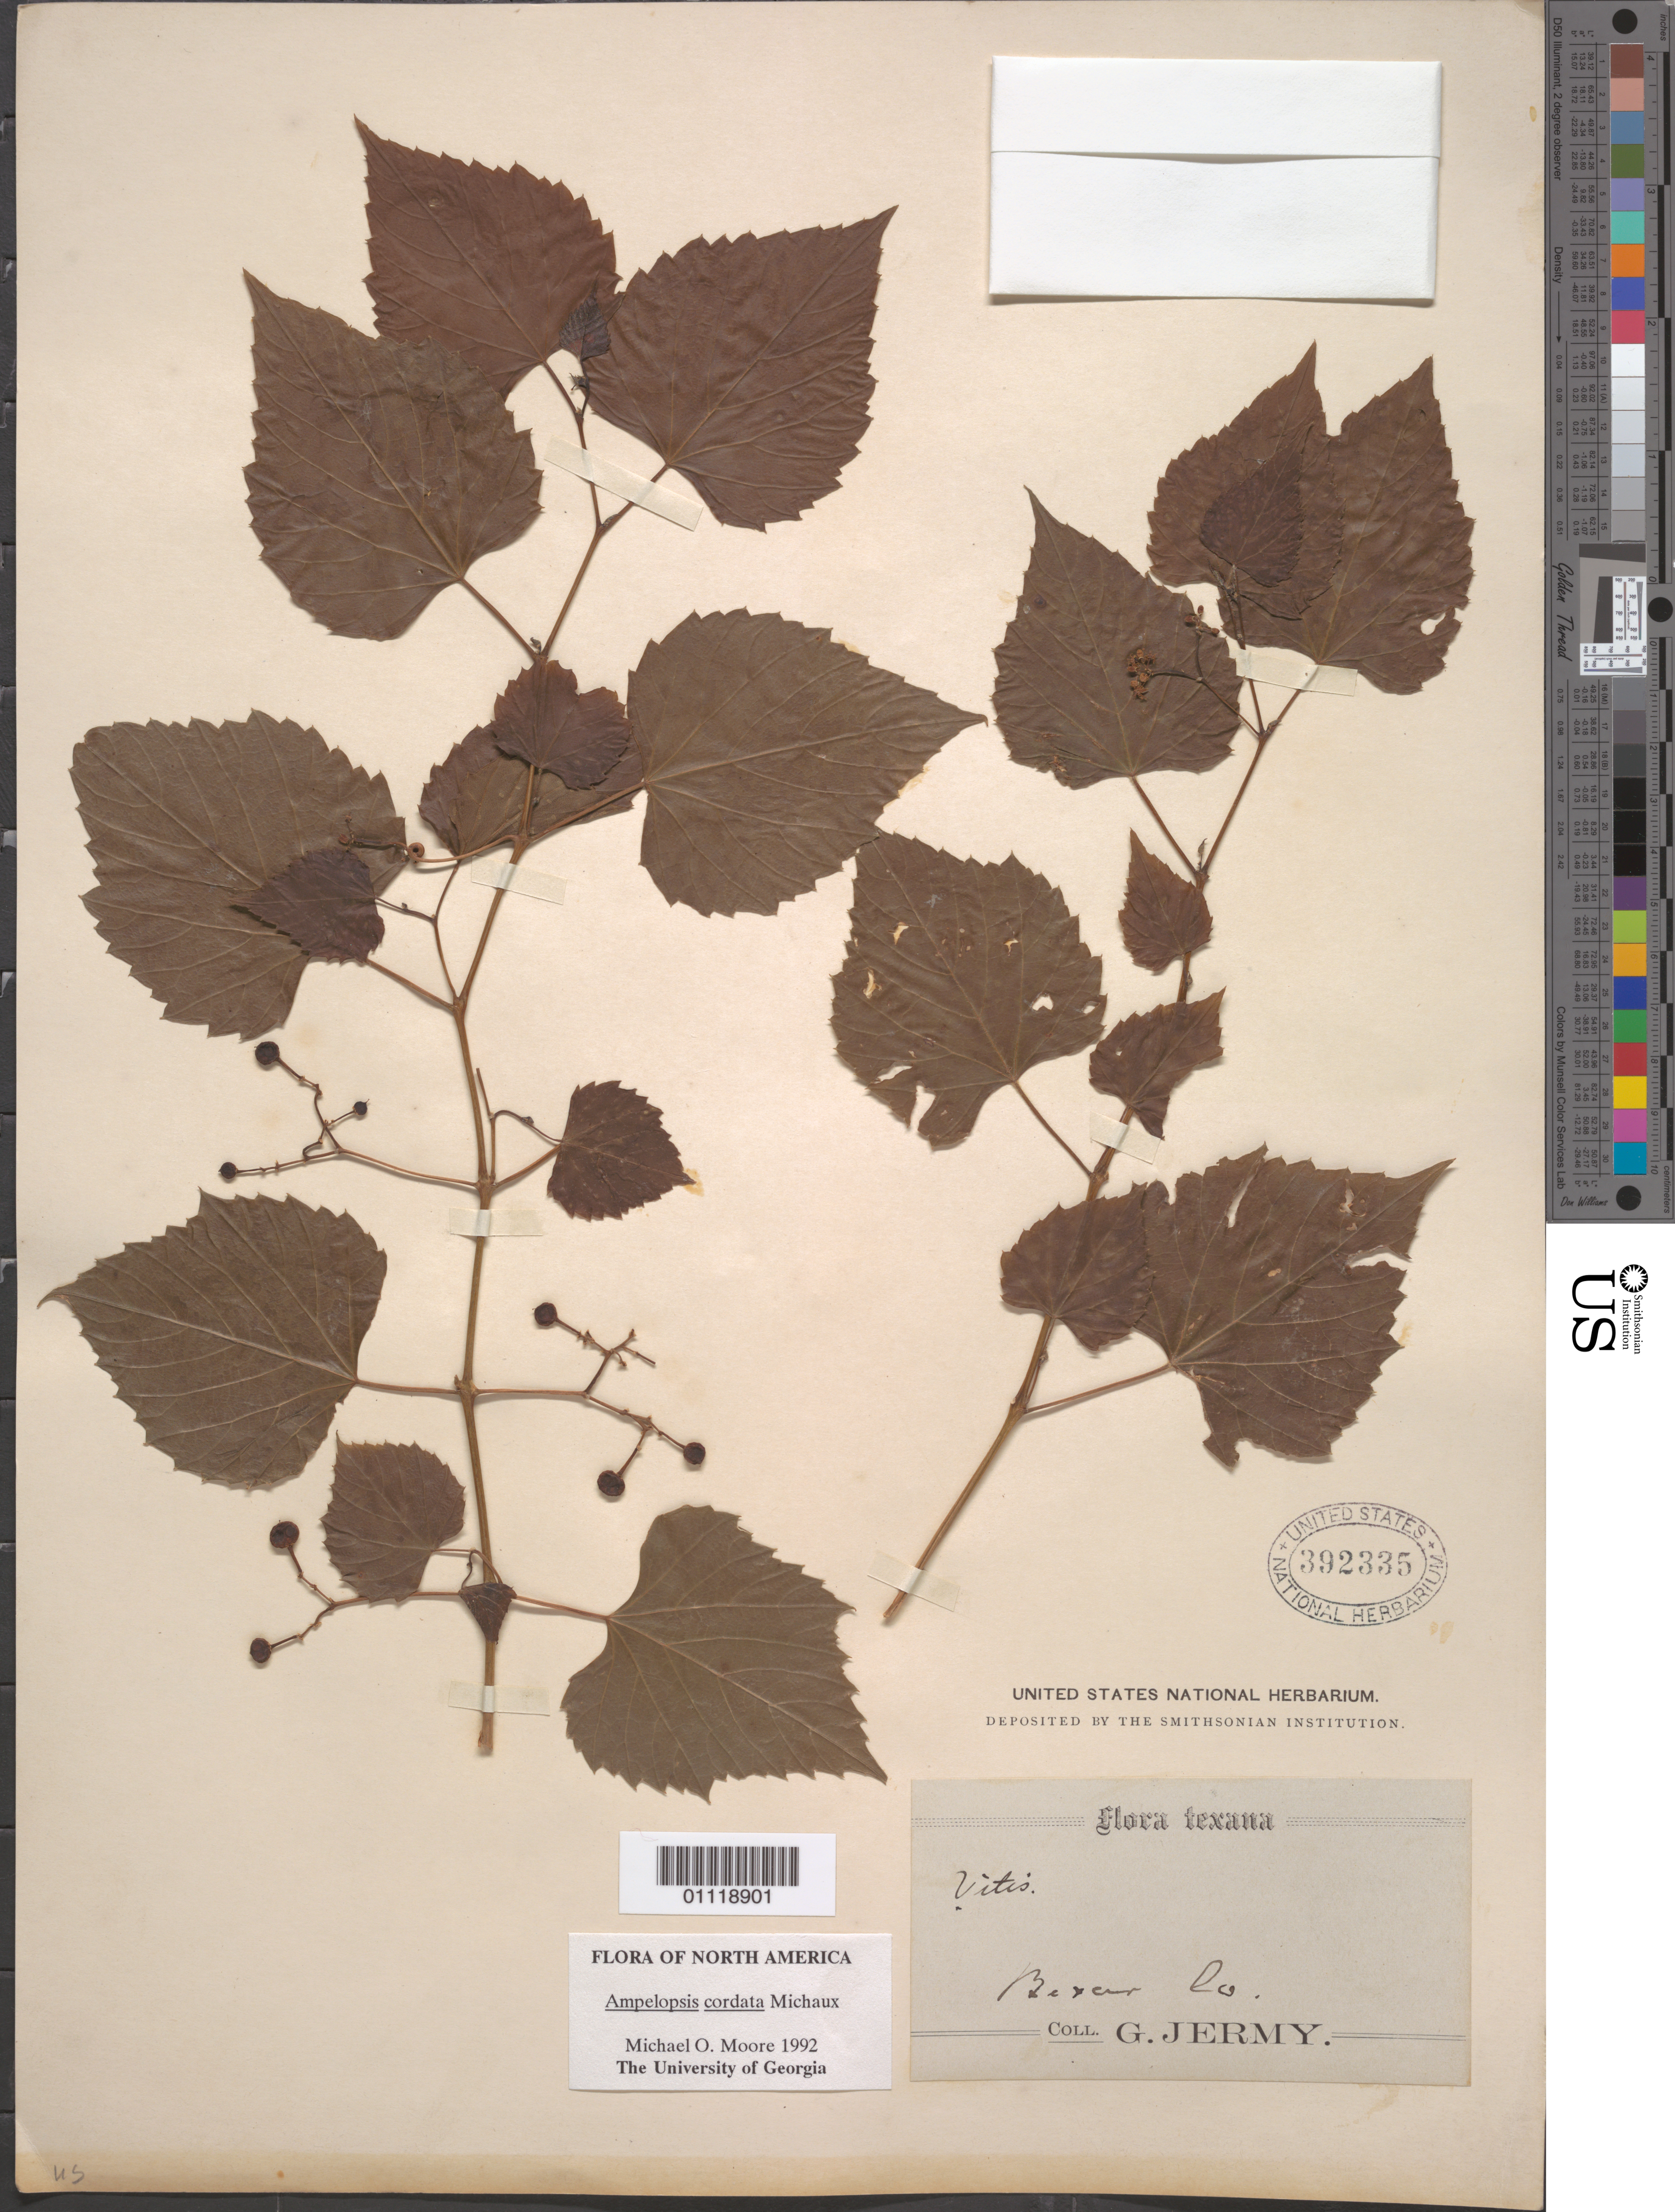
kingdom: Plantae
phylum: Tracheophyta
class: Magnoliopsida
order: Vitales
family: Vitaceae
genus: Ampelopsis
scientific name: Ampelopsis cordata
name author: Michx.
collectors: G. Jermy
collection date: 1862/1889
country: United States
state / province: Texas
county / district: Bexar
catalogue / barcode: US 392335